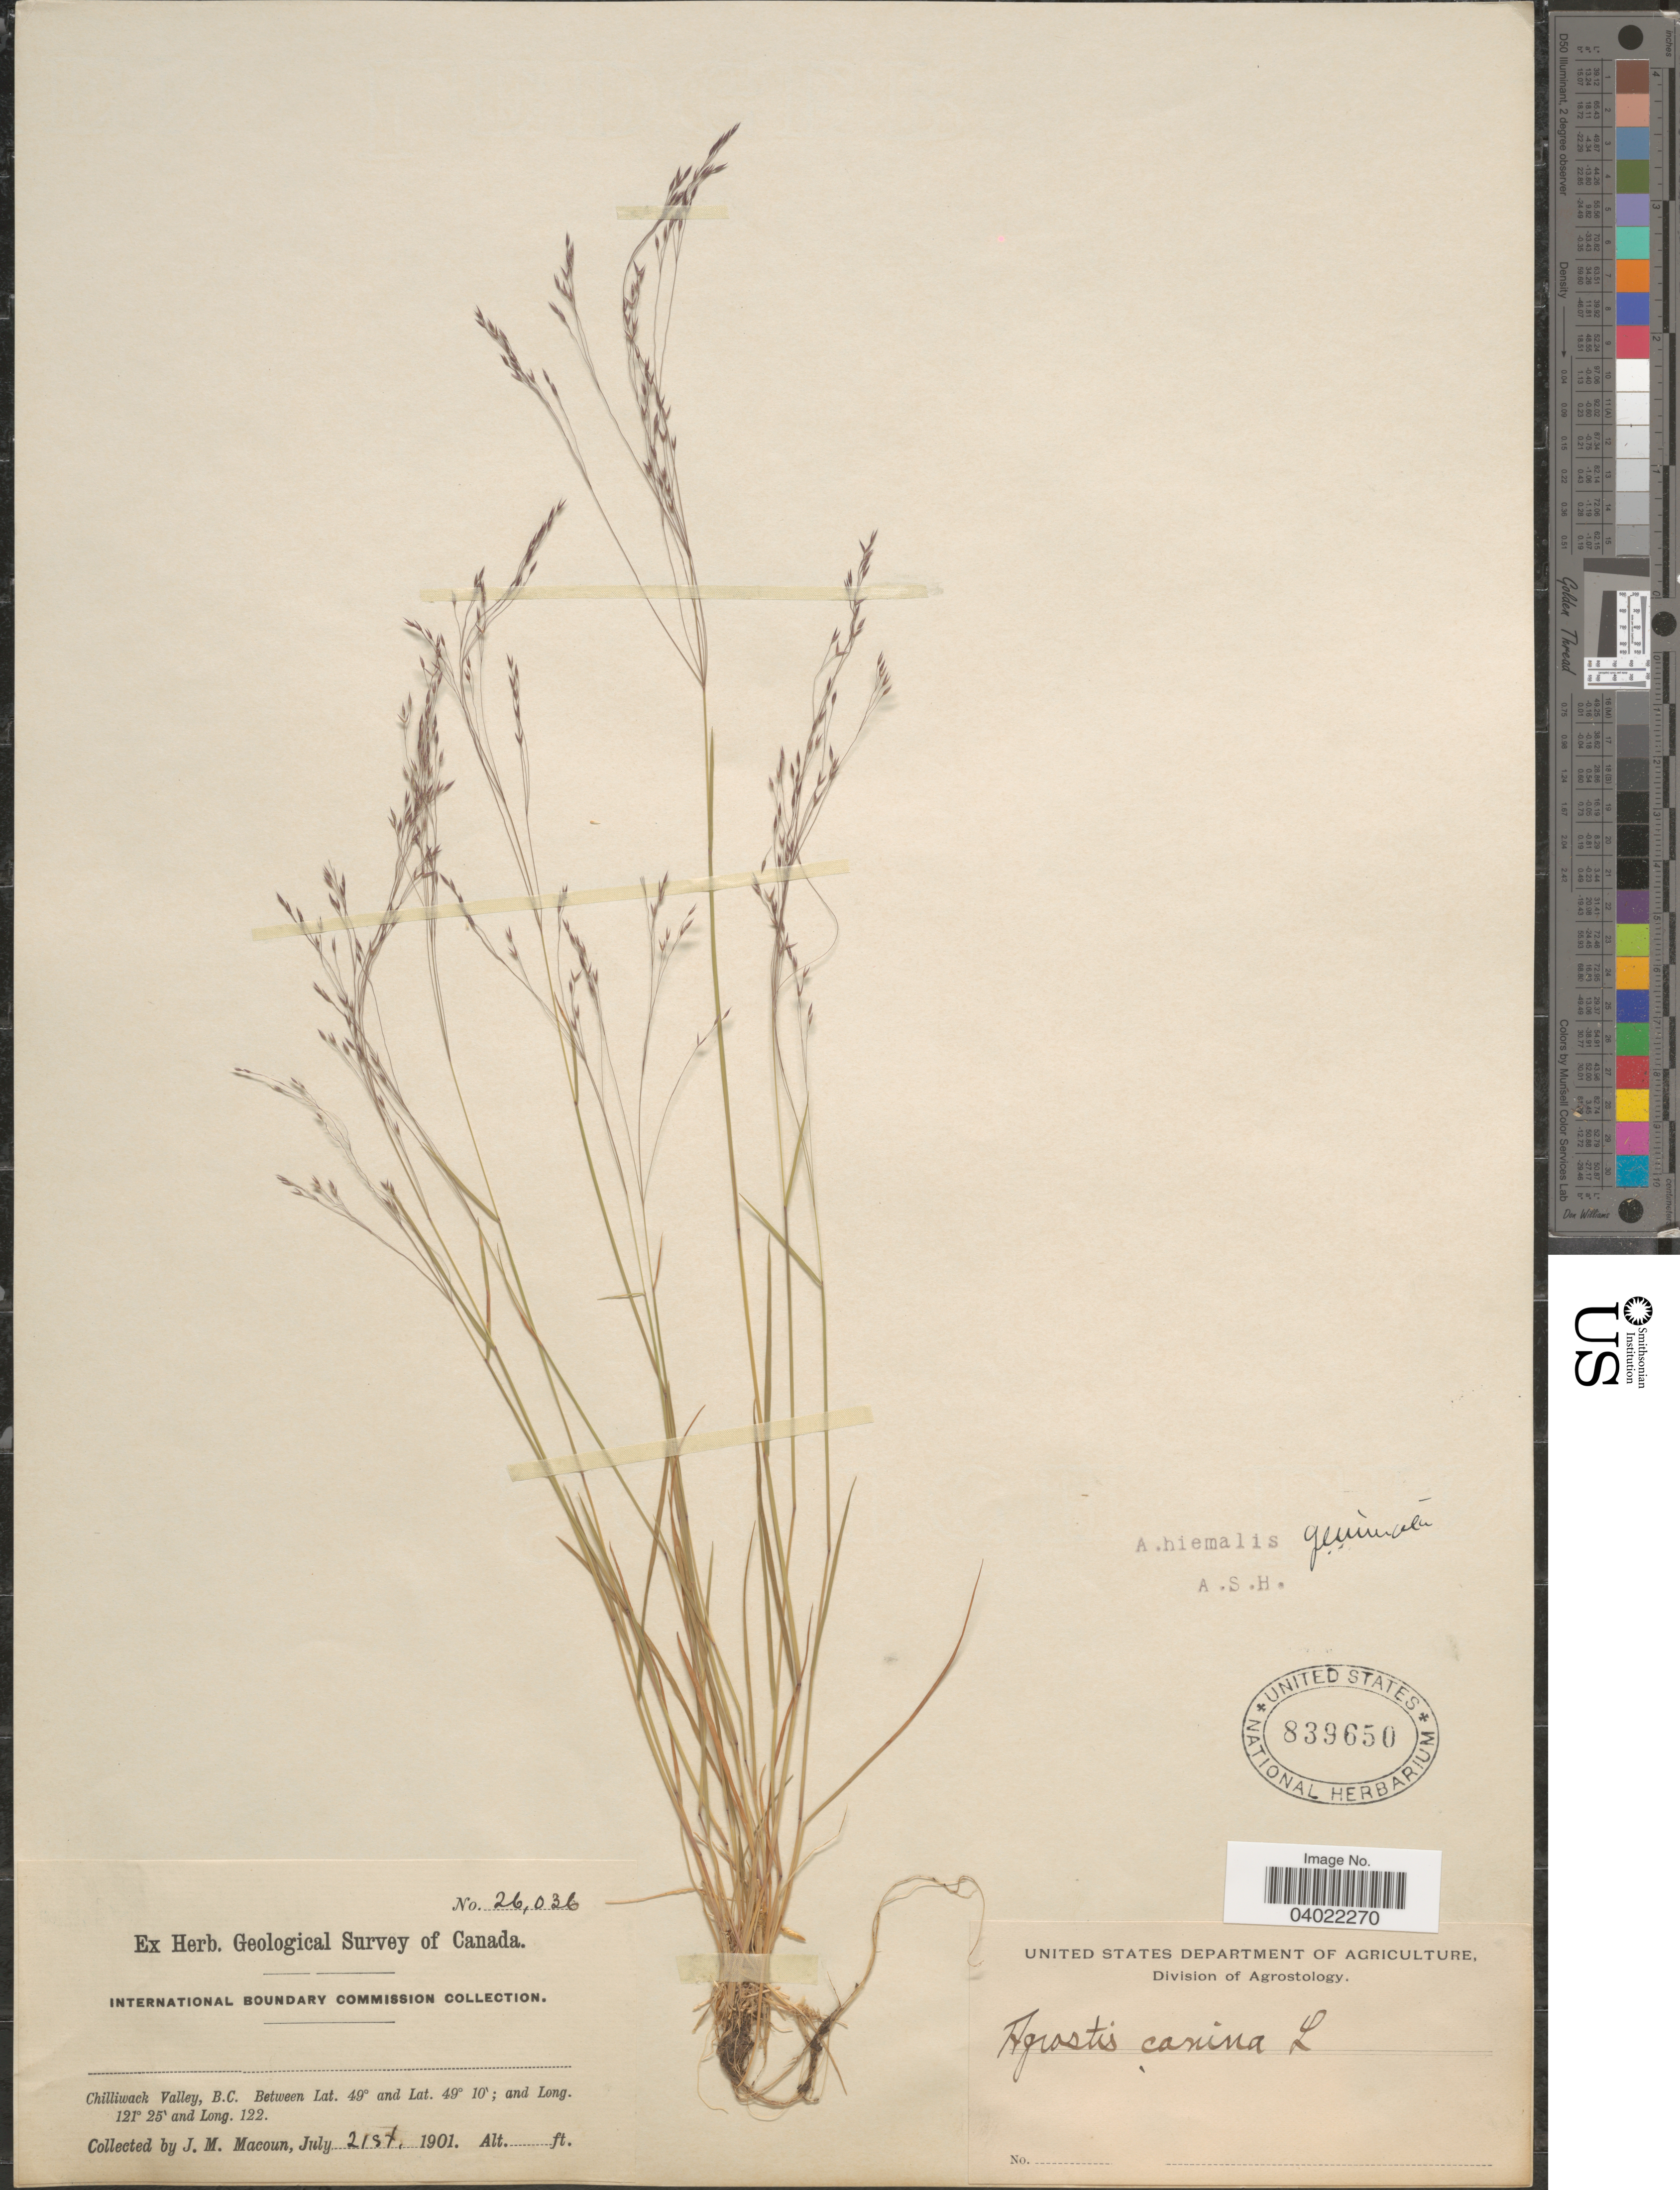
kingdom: Plantae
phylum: Tracheophyta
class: Liliopsida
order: Poales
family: Poaceae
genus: Agrostis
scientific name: Agrostis scabra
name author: Willd.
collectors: J. M. Macoun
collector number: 26036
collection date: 1901-07-21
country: Canada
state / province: British Columbia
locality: Chilliwack Valley.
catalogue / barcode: US 839650